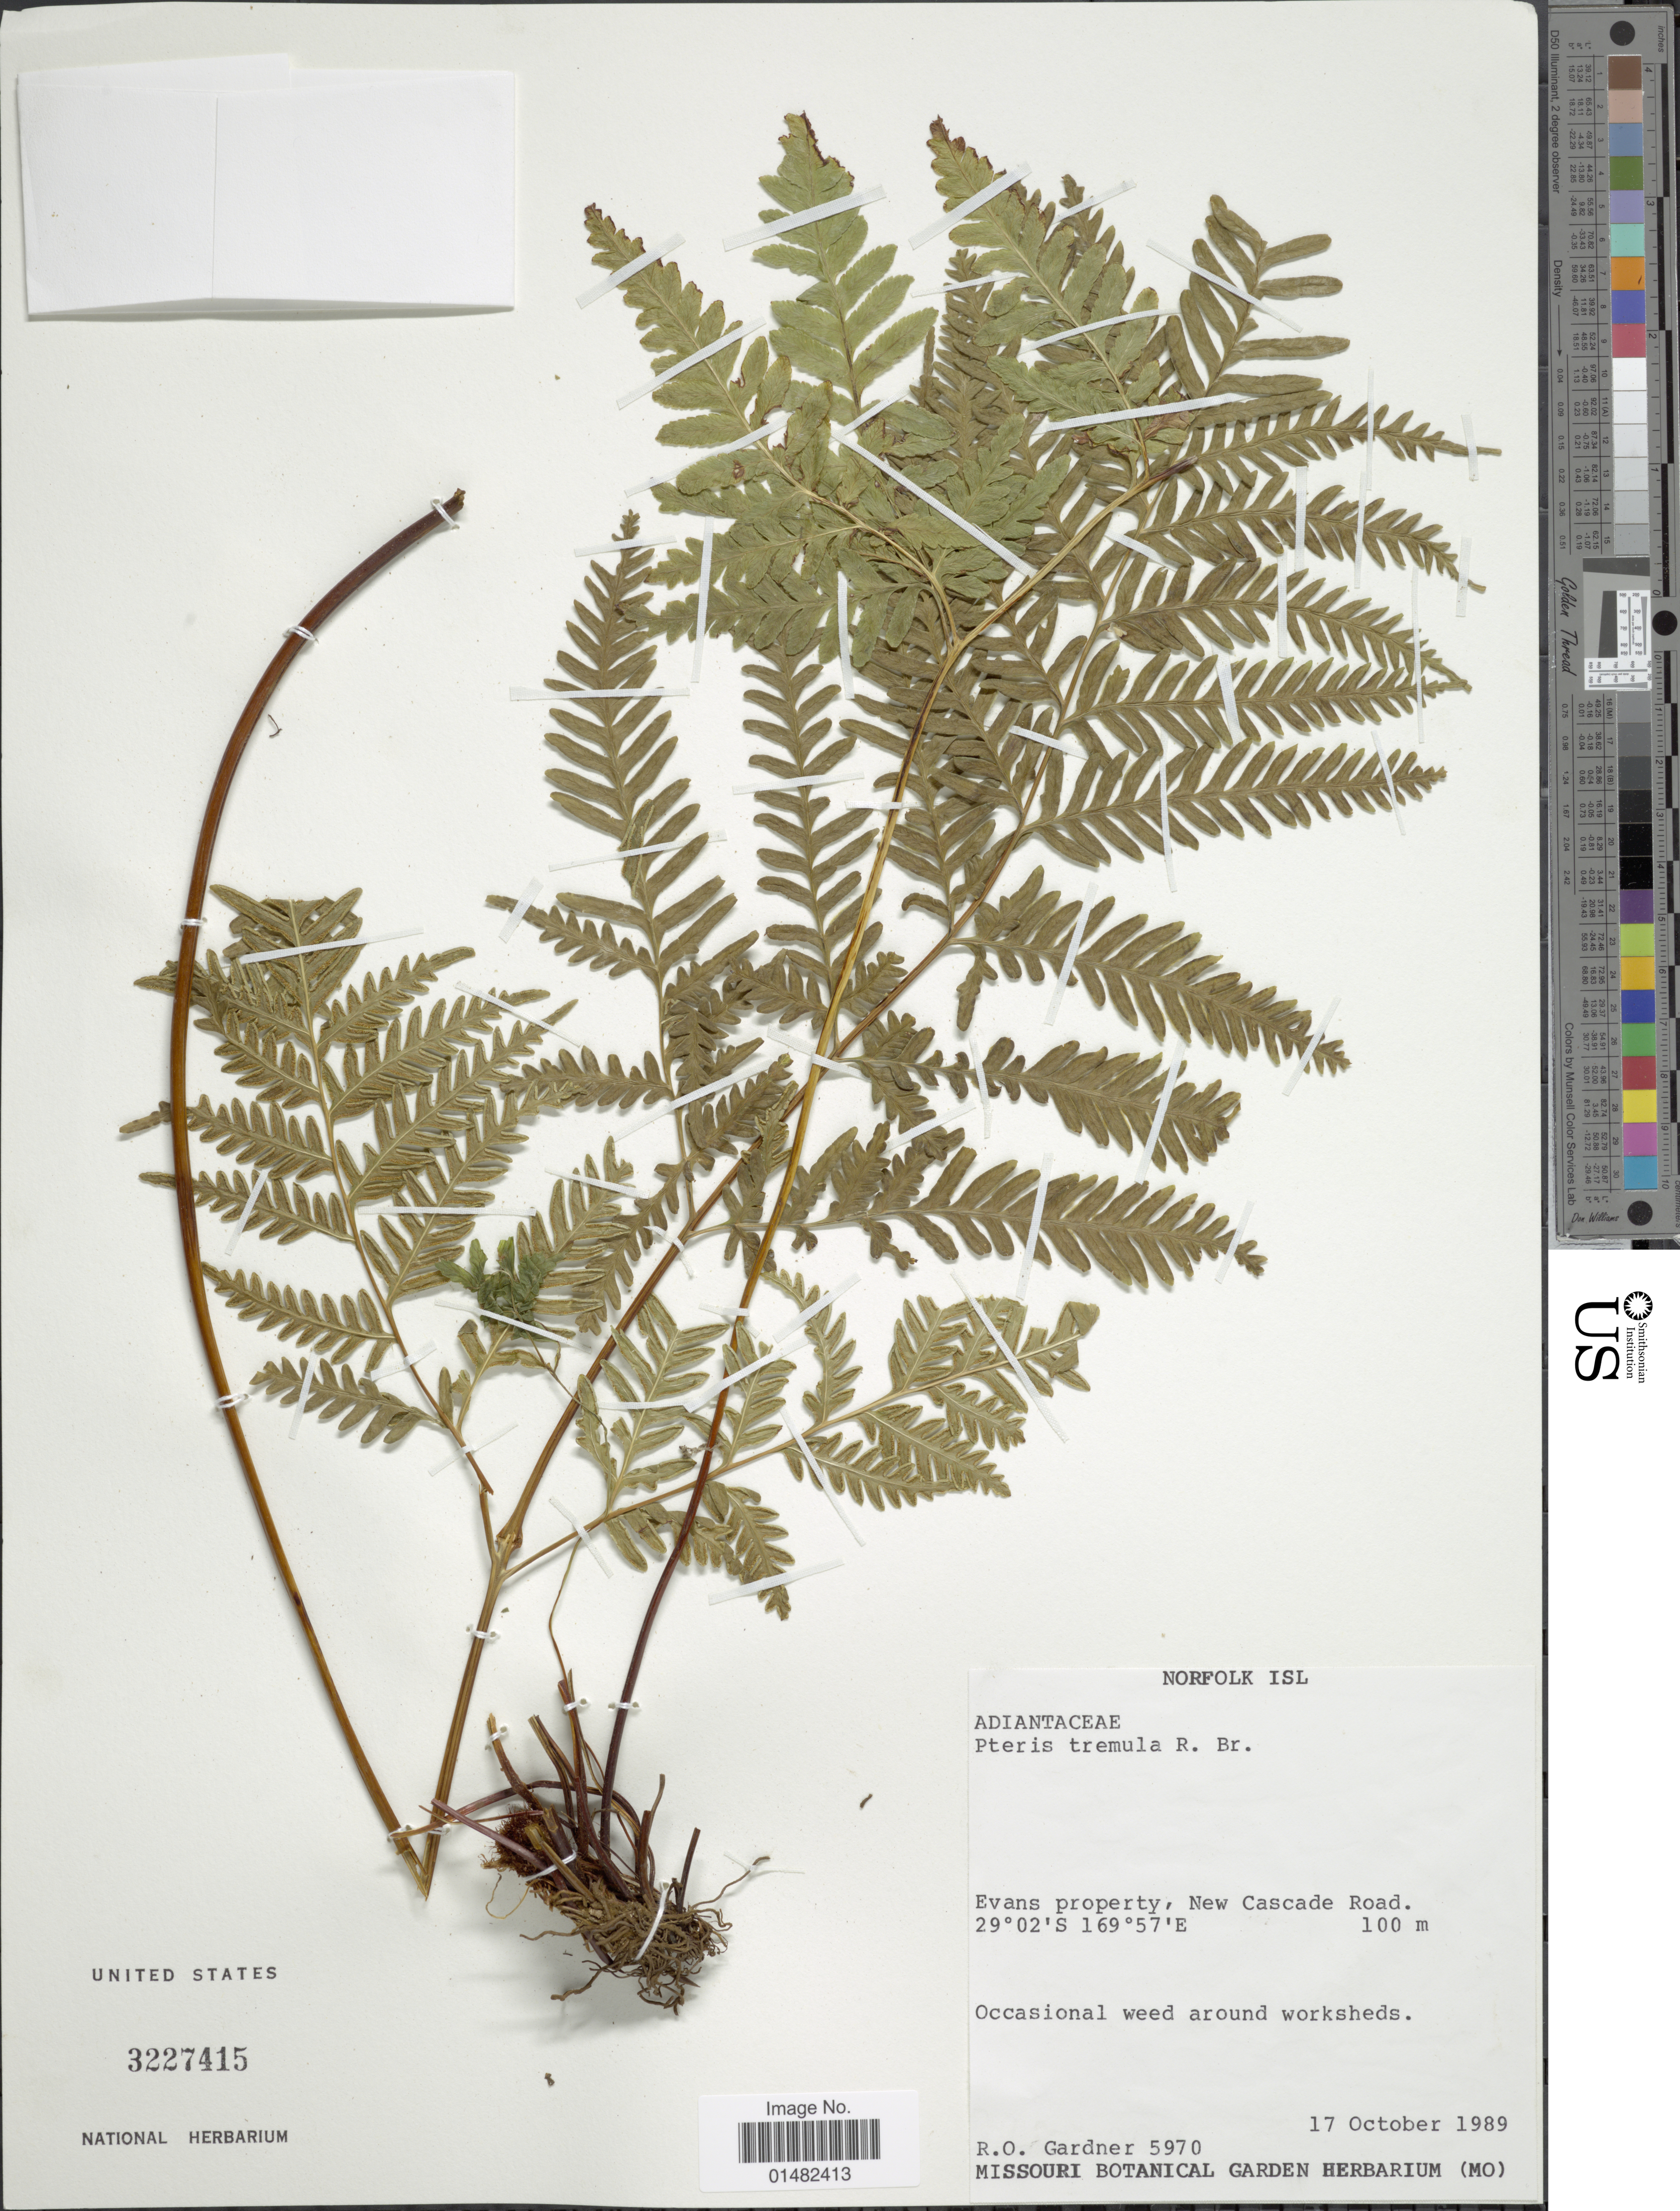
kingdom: Plantae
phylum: Tracheophyta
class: Polypodiopsida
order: Polypodiales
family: Pteridaceae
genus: Pteris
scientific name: Pteris tremula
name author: R. Br.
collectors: R. O. Gardner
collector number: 5970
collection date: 1989-10-17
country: Australia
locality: Norfolk Isl. Evans property, New Cascade Road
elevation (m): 100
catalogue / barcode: US 3227415